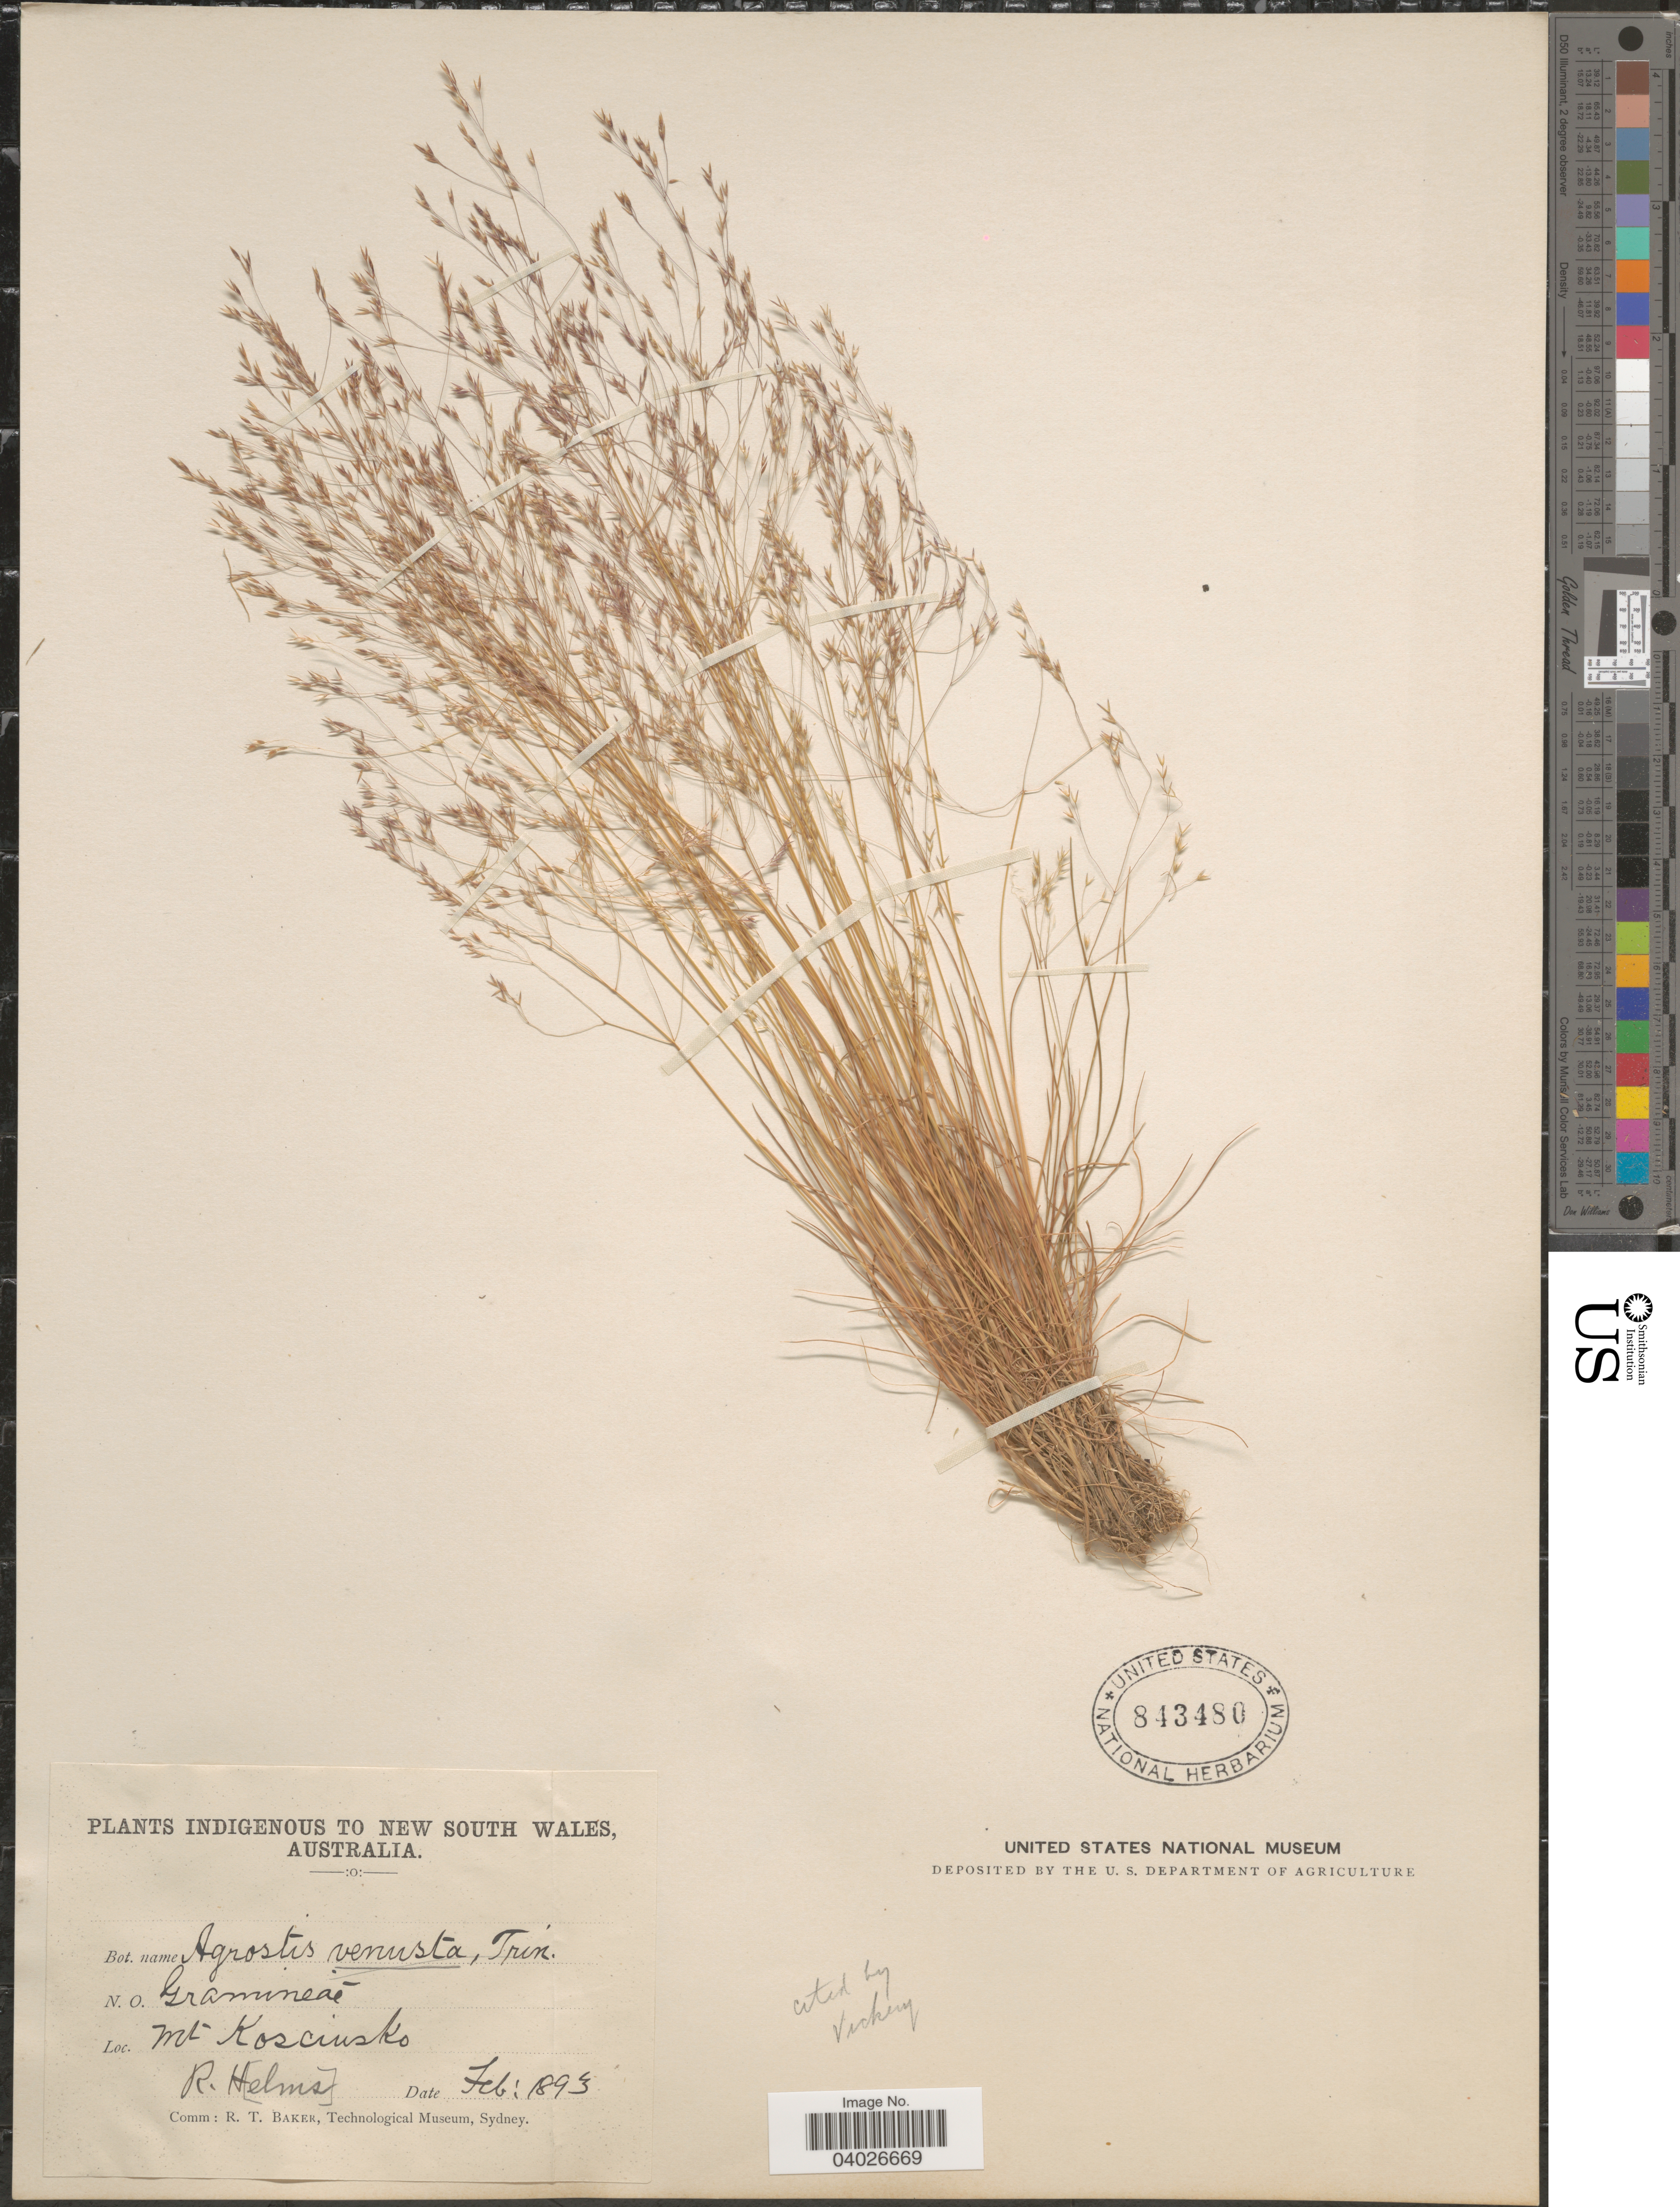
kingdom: Plantae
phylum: Tracheophyta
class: Liliopsida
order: Poales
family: Poaceae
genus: Agrostis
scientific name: Agrostis venusta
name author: Trin.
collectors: R. Helms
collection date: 1893-02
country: Australia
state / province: New South Wales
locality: Mt Kosciusko.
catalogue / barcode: US 843480